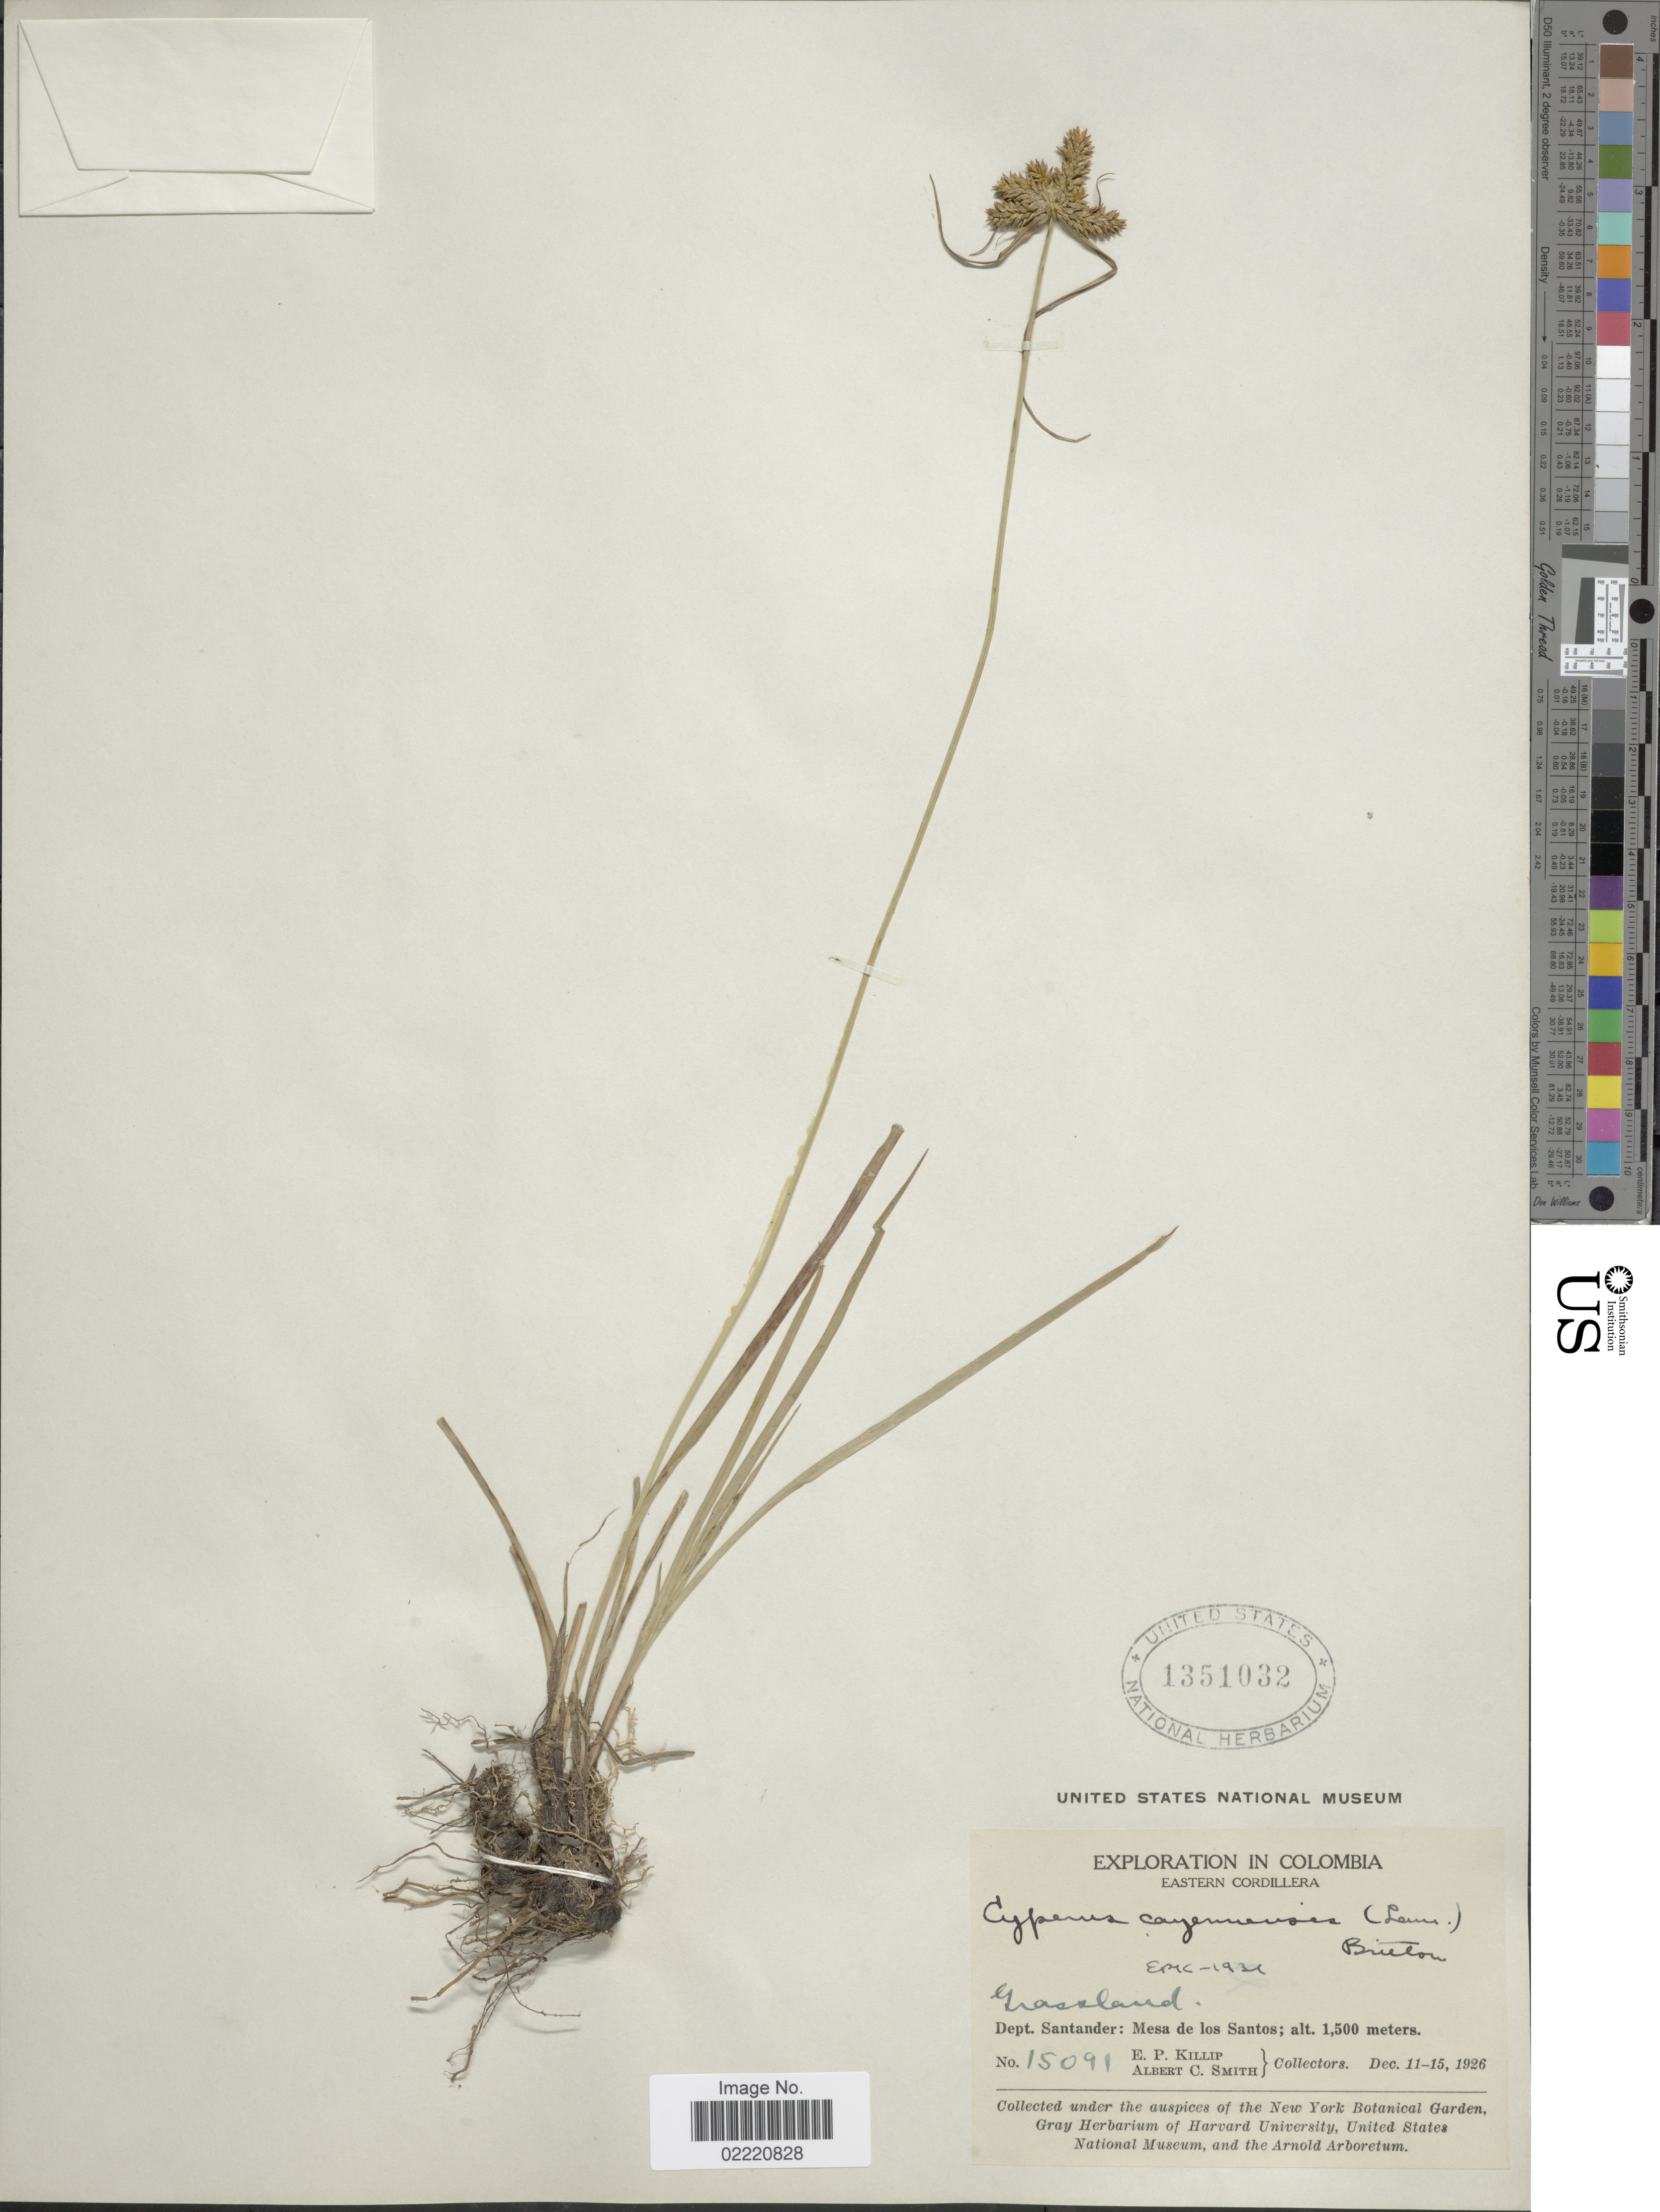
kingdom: Plantae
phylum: Tracheophyta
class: Liliopsida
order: Poales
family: Cyperaceae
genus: Cyperus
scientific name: Cyperus aggregatus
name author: (Willd.) Endl.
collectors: E. P. Killip & A. C. Smith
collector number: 15091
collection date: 1926-12-11/1926-12-15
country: Colombia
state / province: Santander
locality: Eastern Cordillera, Dept. Santander: Mesa de los Santos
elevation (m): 1500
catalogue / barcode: US 1351032